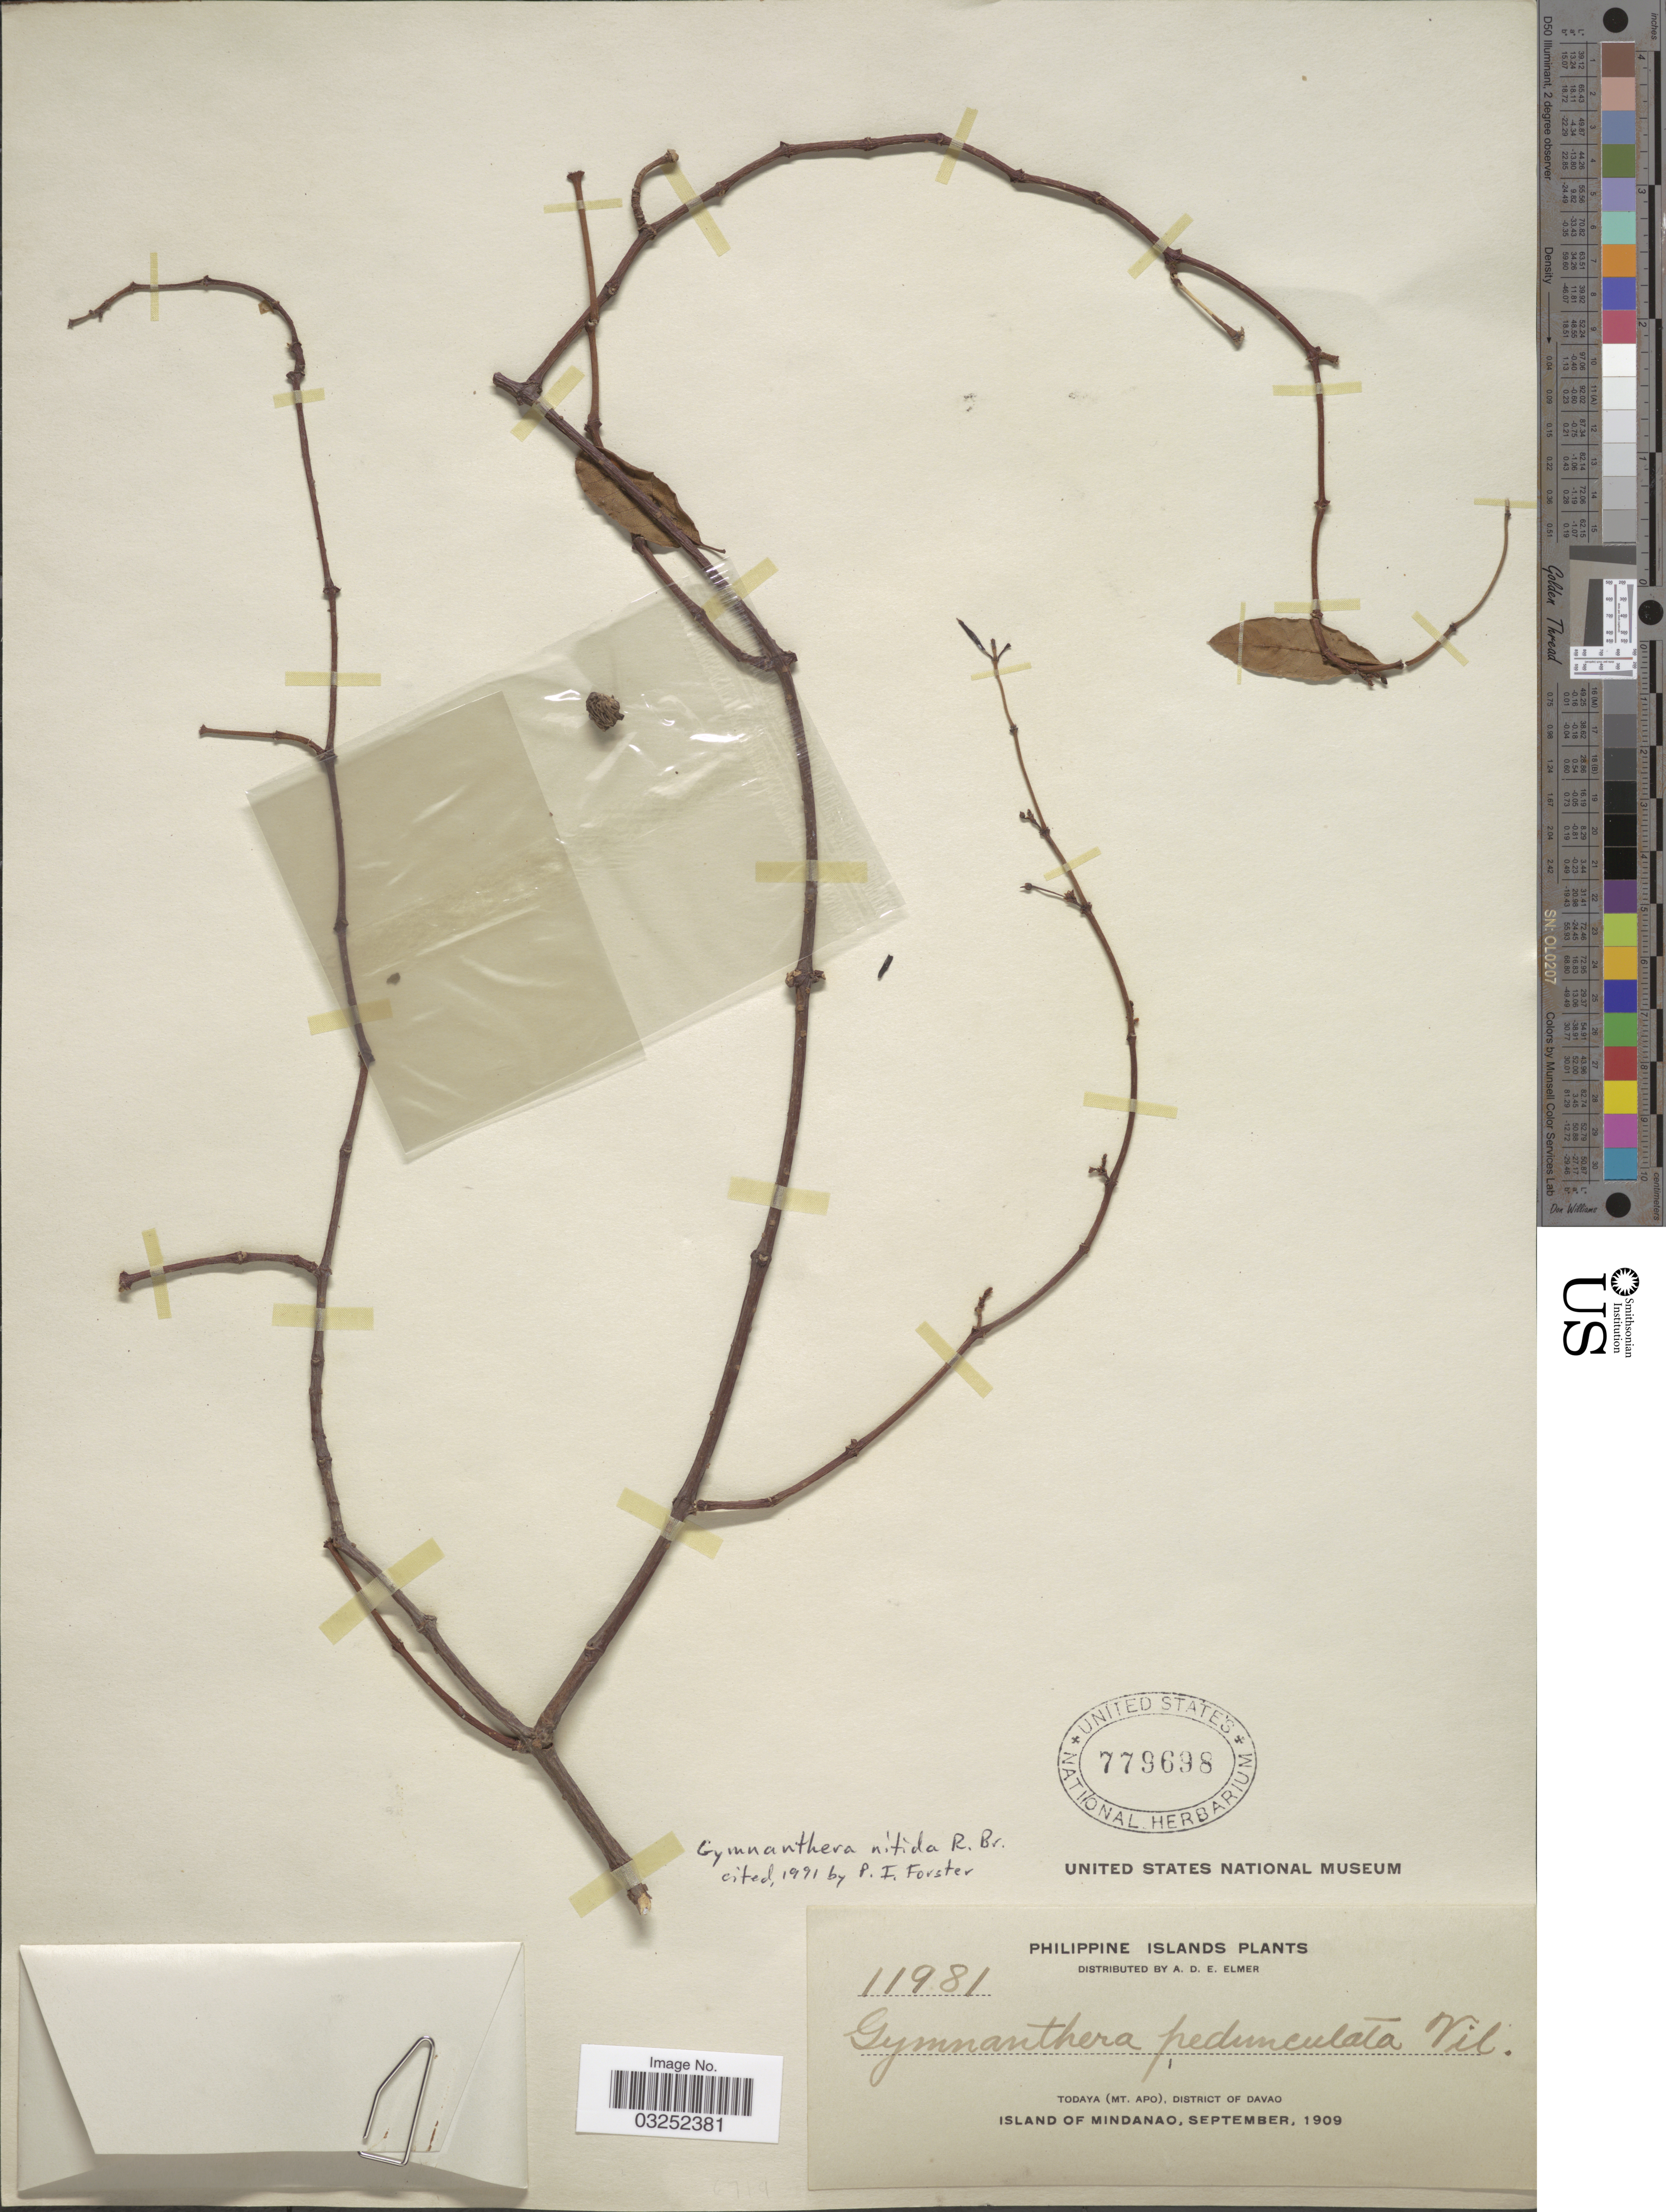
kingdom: Plantae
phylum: Tracheophyta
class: Magnoliopsida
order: Gentianales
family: Apocynaceae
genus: Gymnanthera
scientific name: Gymnanthera nitida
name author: R. Br.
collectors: A. D. E. Elmer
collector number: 11981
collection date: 1909-09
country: Philippines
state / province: Davao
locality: Todaya (Mt. Apo), District of Davao, Island of Mindanao.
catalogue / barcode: US 779698